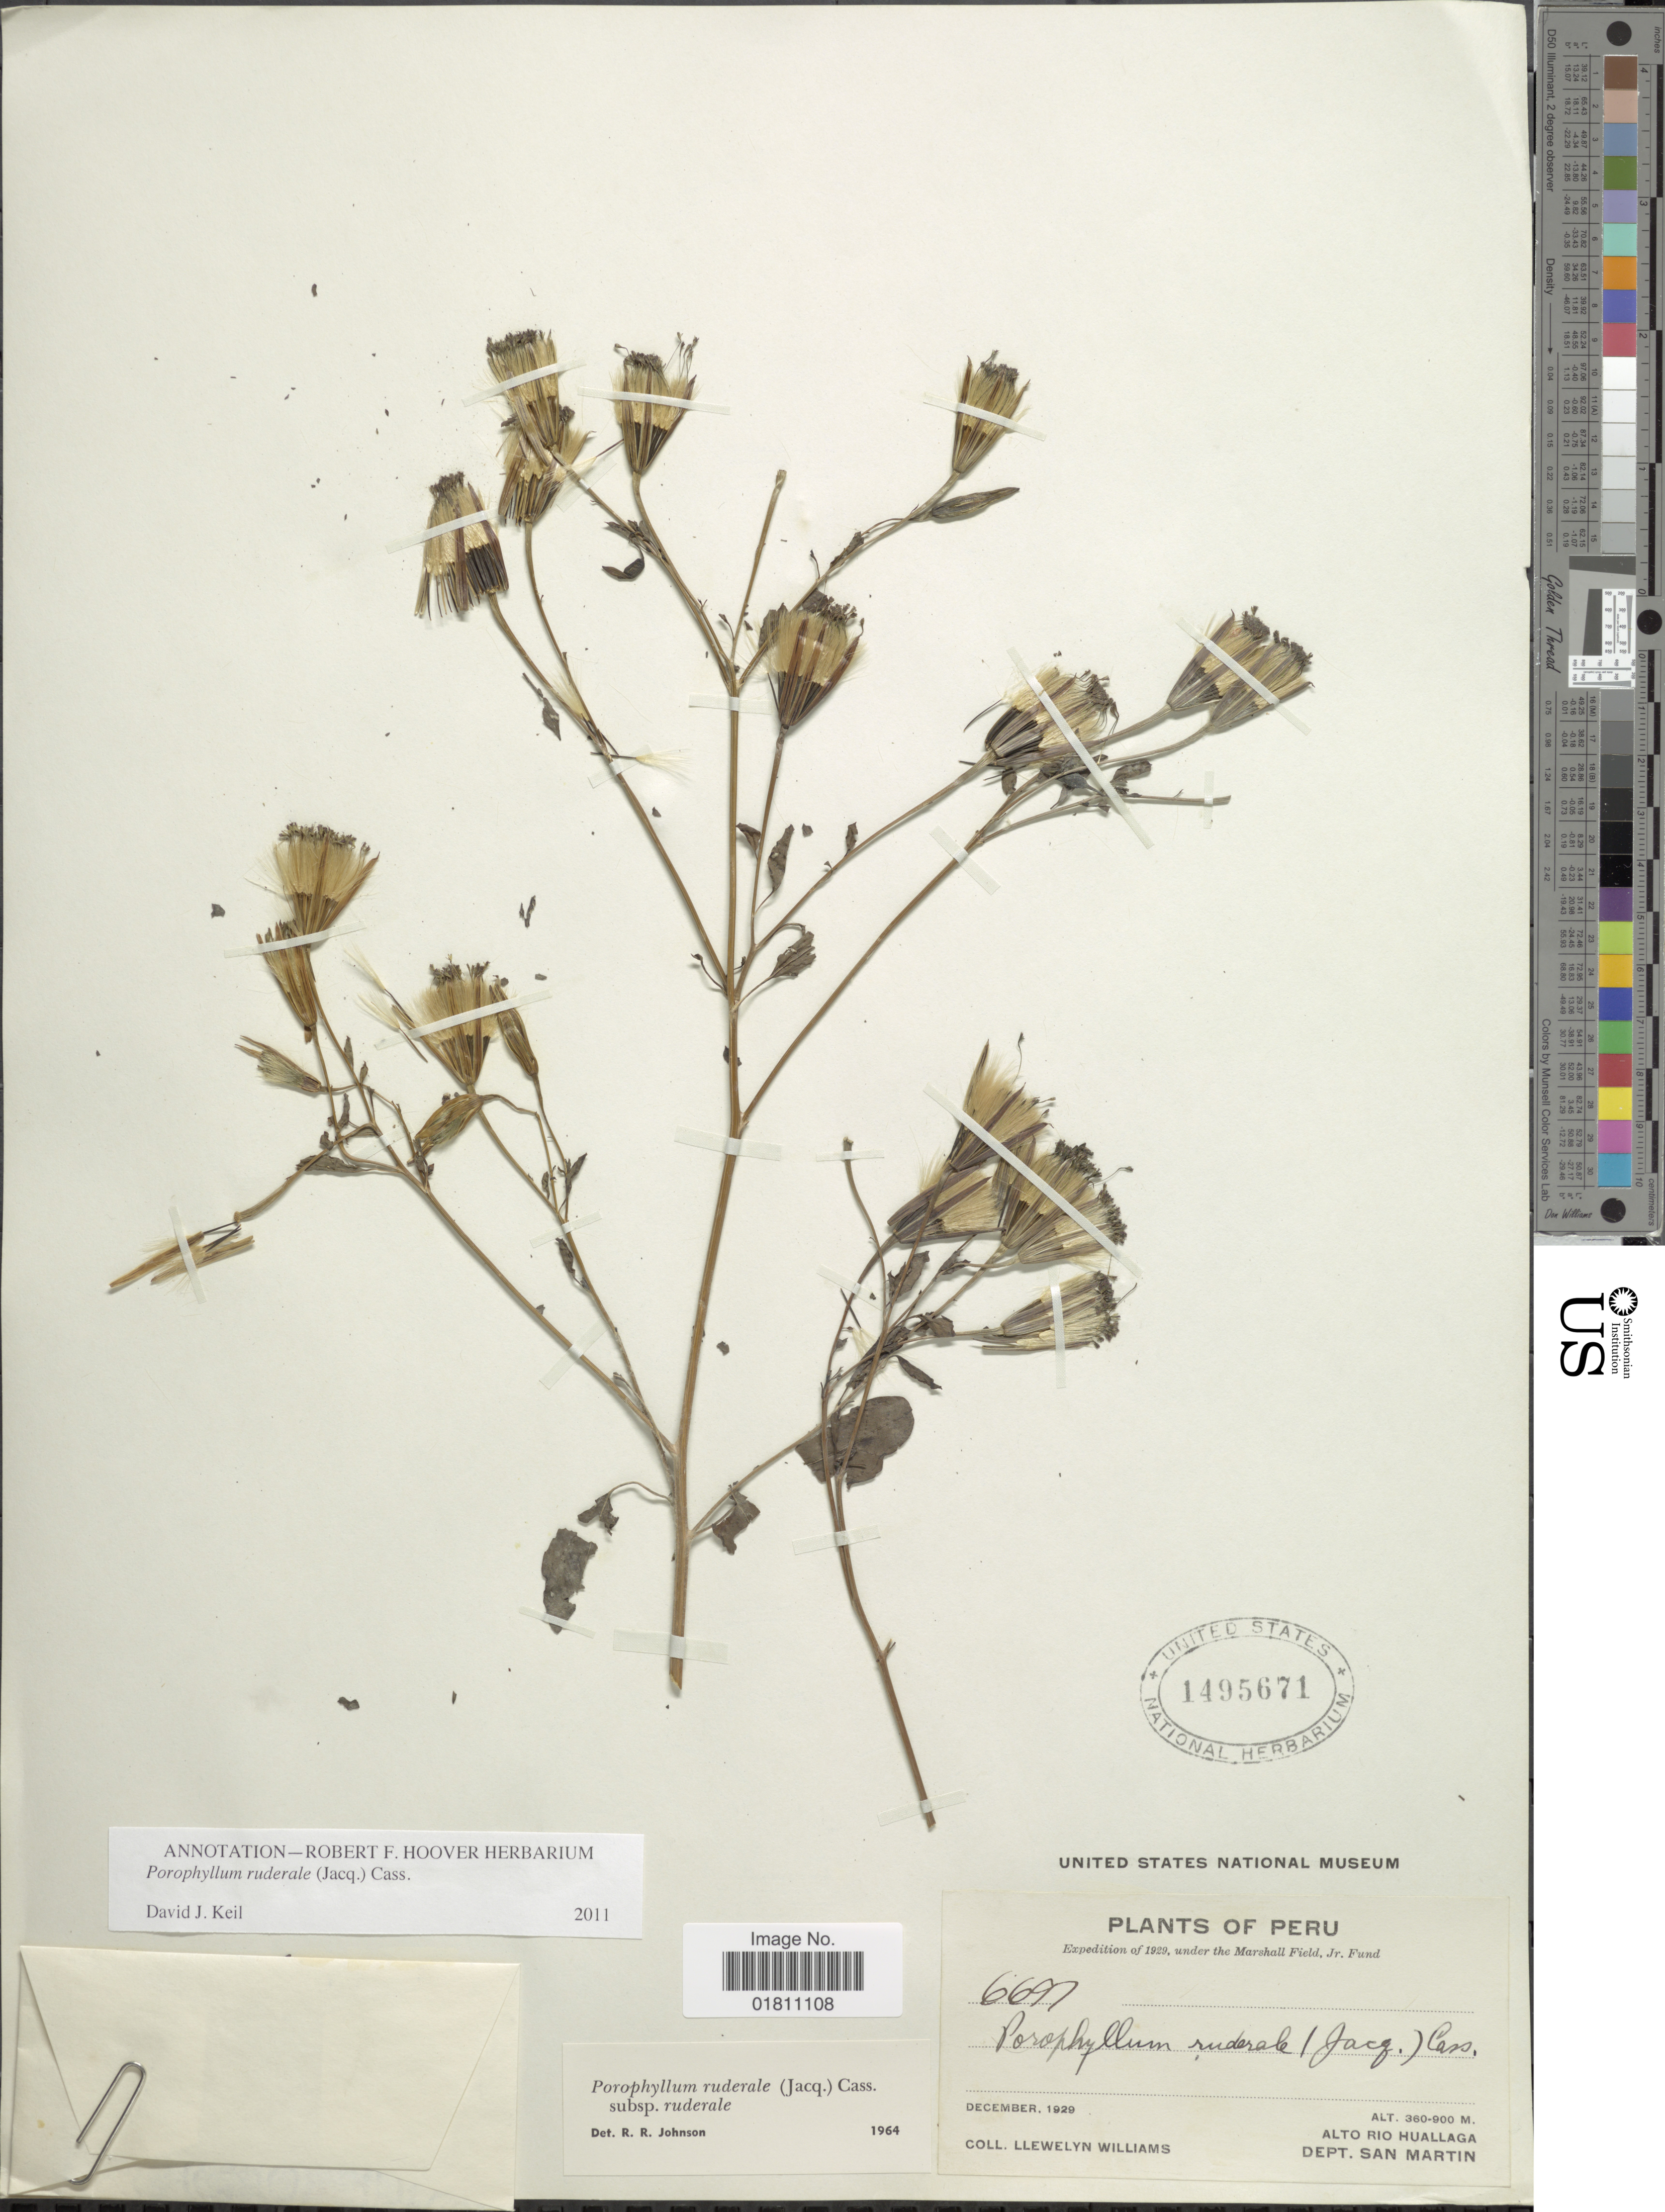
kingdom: Plantae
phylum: Tracheophyta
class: Magnoliopsida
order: Asterales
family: Asteraceae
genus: Porophyllum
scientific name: Porophyllum ruderale subsp. ruderale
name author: (Jacq.) Cass.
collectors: Ll. Williams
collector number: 6697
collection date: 1929-12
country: Peru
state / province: San Martín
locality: Alto Rio Huallaga, Dept San Martin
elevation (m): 360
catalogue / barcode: US 1495671